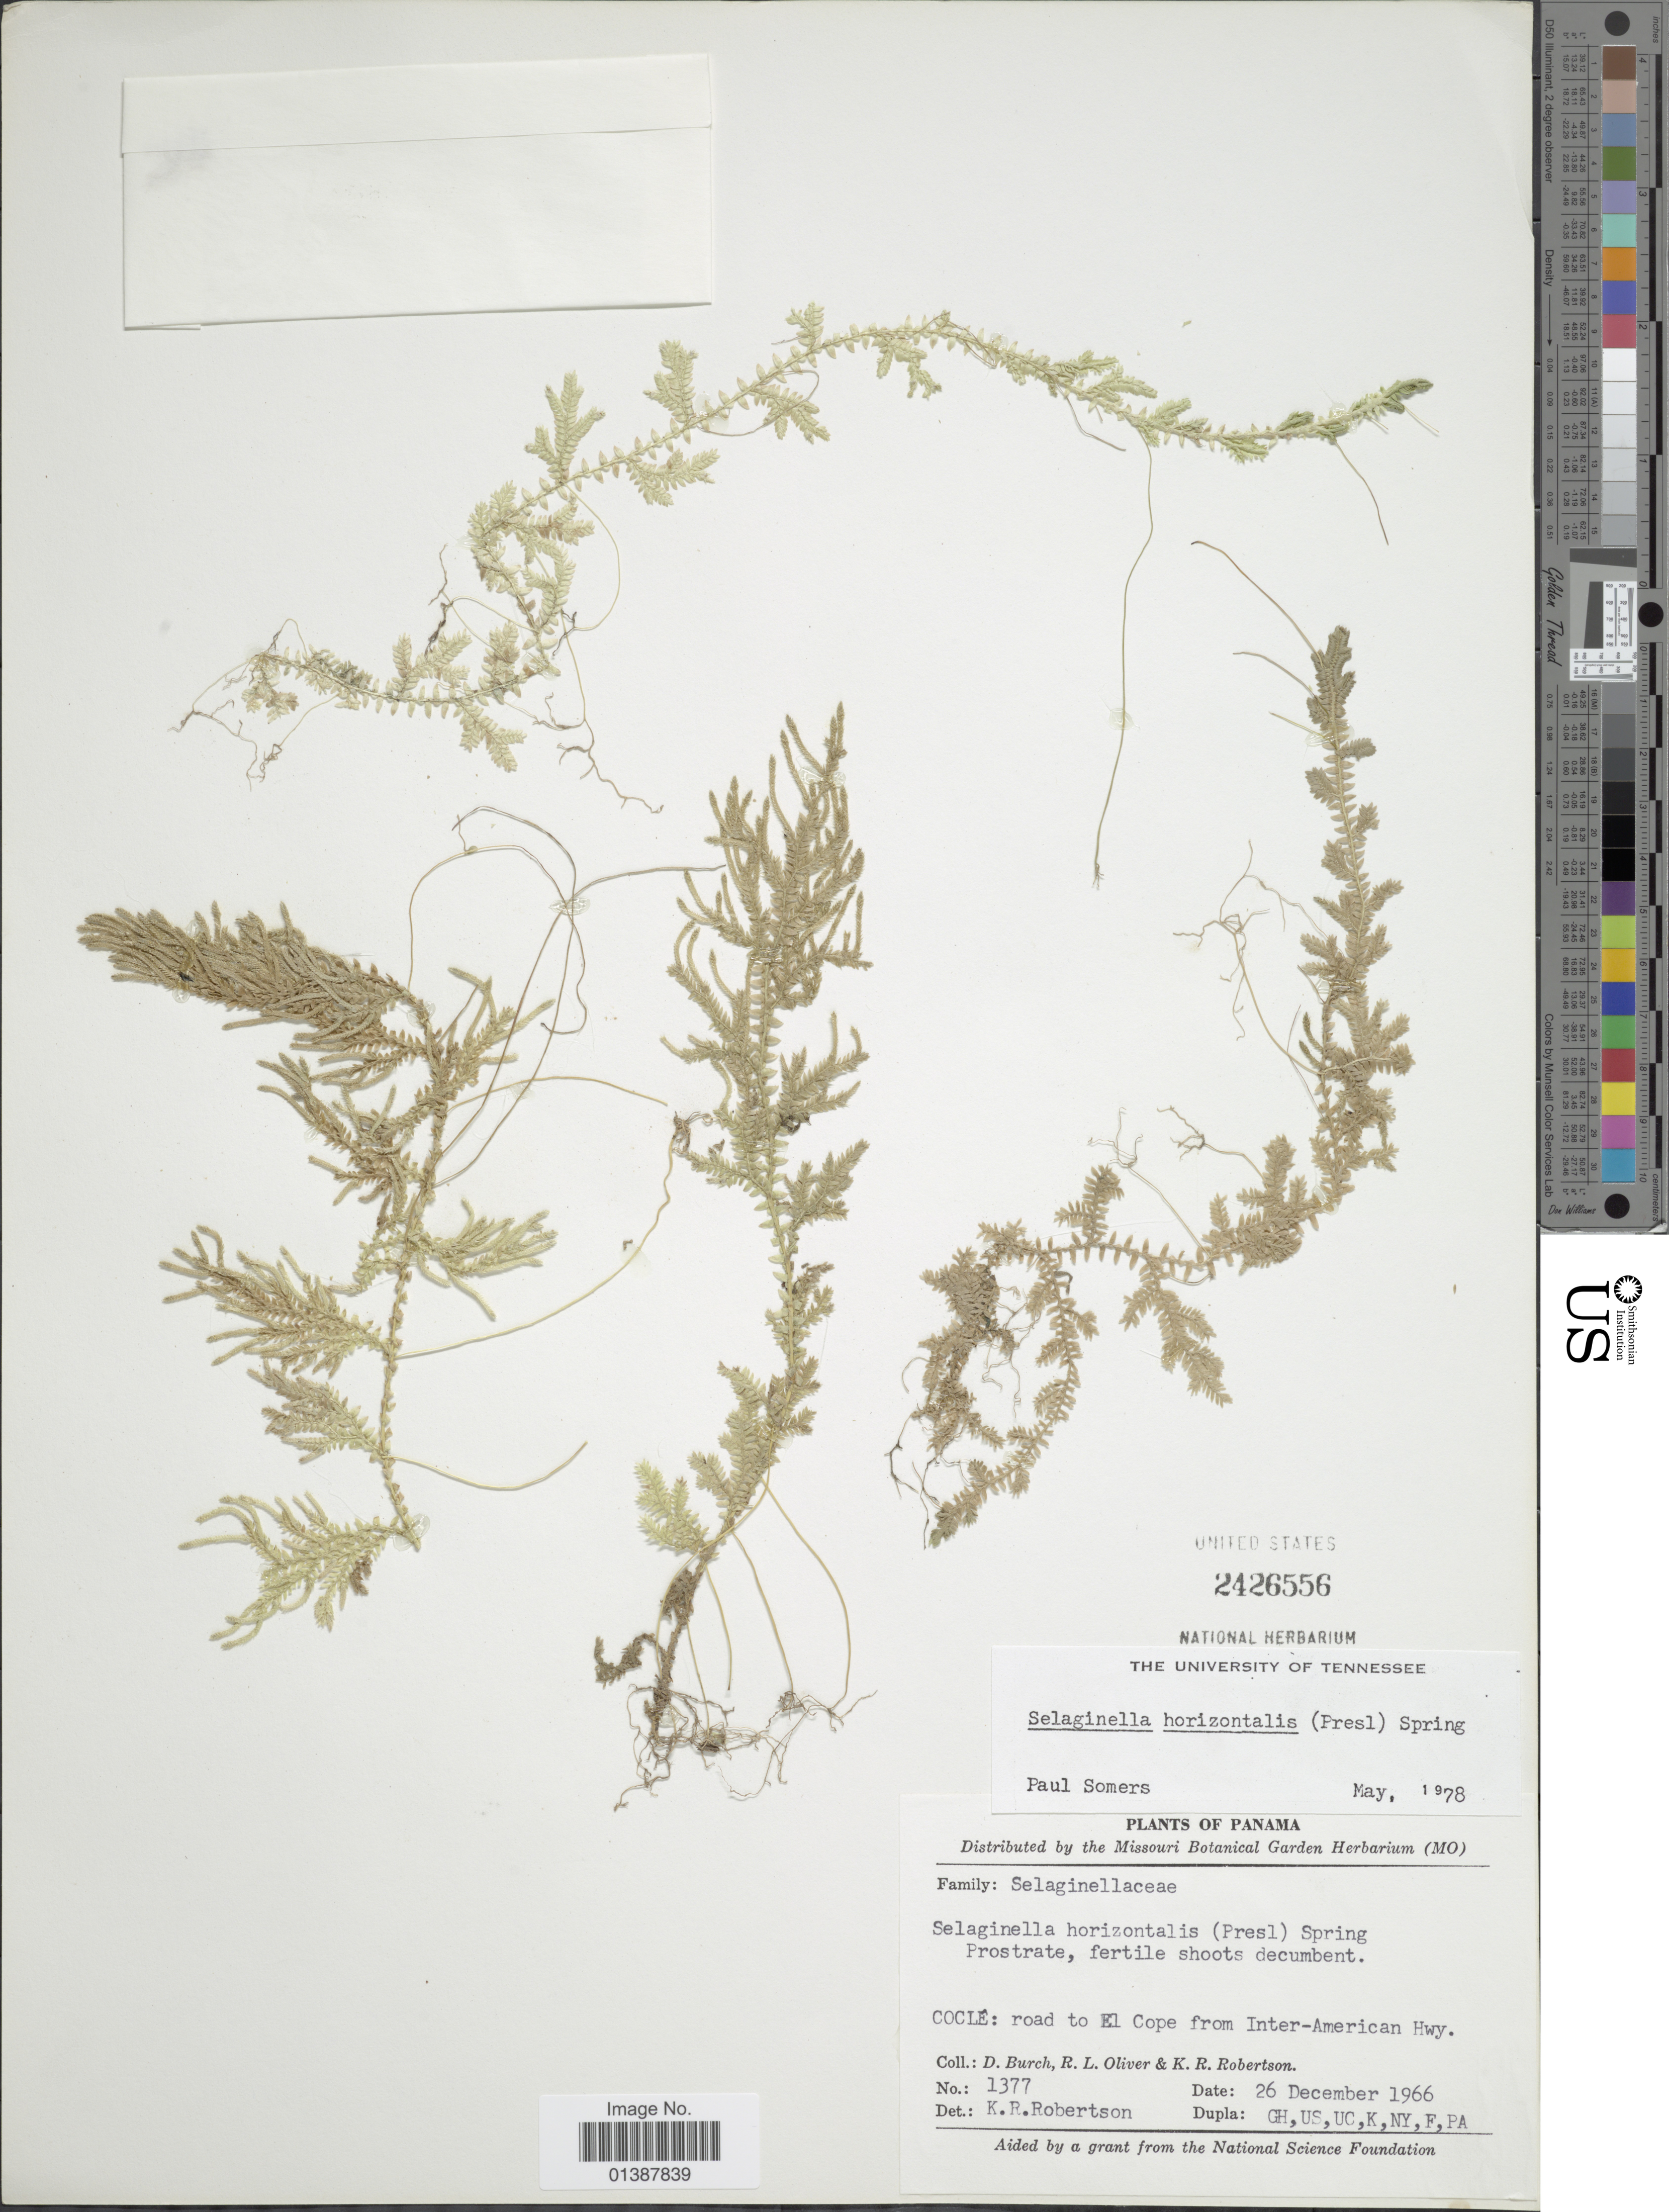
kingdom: Plantae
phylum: Tracheophyta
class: Lycopodiopsida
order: Selaginellales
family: Selaginellaceae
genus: Selaginella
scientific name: Selaginella horizontalis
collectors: D. Burch, R. Oliver & K. Robertson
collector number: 1377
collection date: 1966-12-26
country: Panama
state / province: Coclé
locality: Road to El Cope from Inter-American Hwy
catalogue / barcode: US 2426556